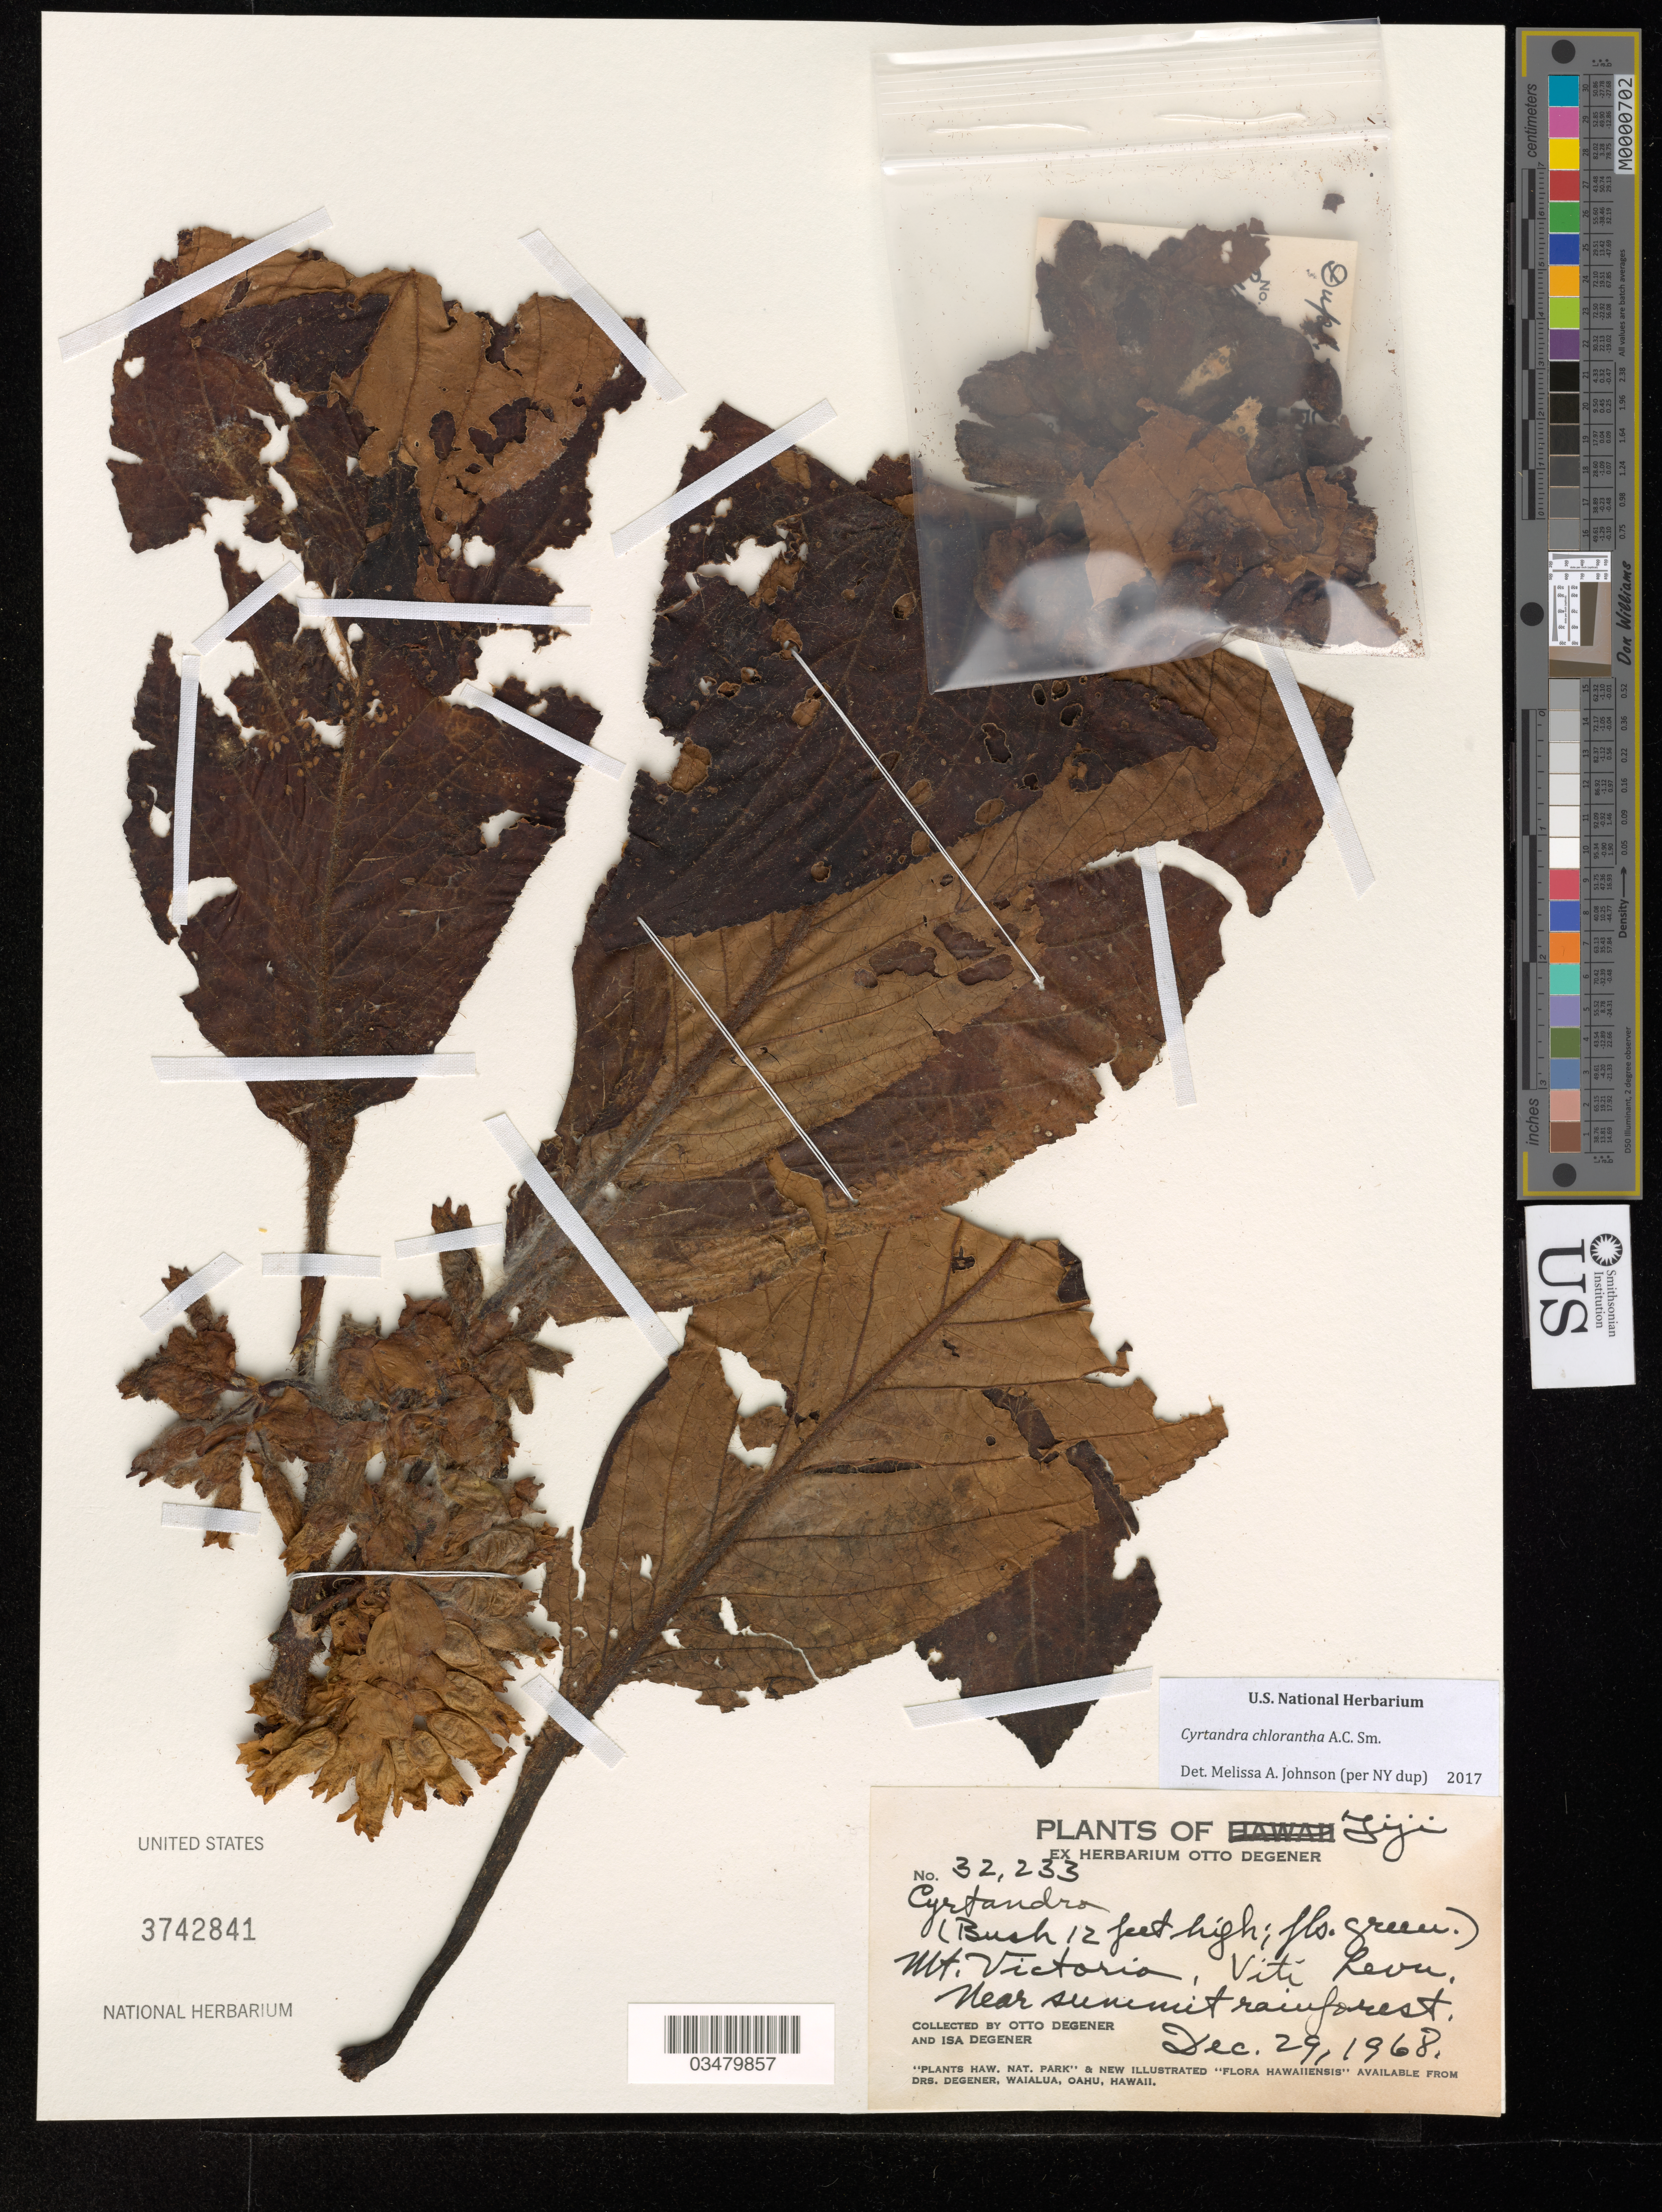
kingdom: Plantae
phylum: Tracheophyta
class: Magnoliopsida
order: Lamiales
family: Gesneriaceae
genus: Cyrtandra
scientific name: Cyrtandra chlorantha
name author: A.C. Sm.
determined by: Johnson, M. A.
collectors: O. Degener & I. Degener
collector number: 32233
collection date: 1968-12-29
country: Fiji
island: Viti Levu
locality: Mt. Victoria, Viti Levu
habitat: Summit rainforest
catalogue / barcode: US 3742841